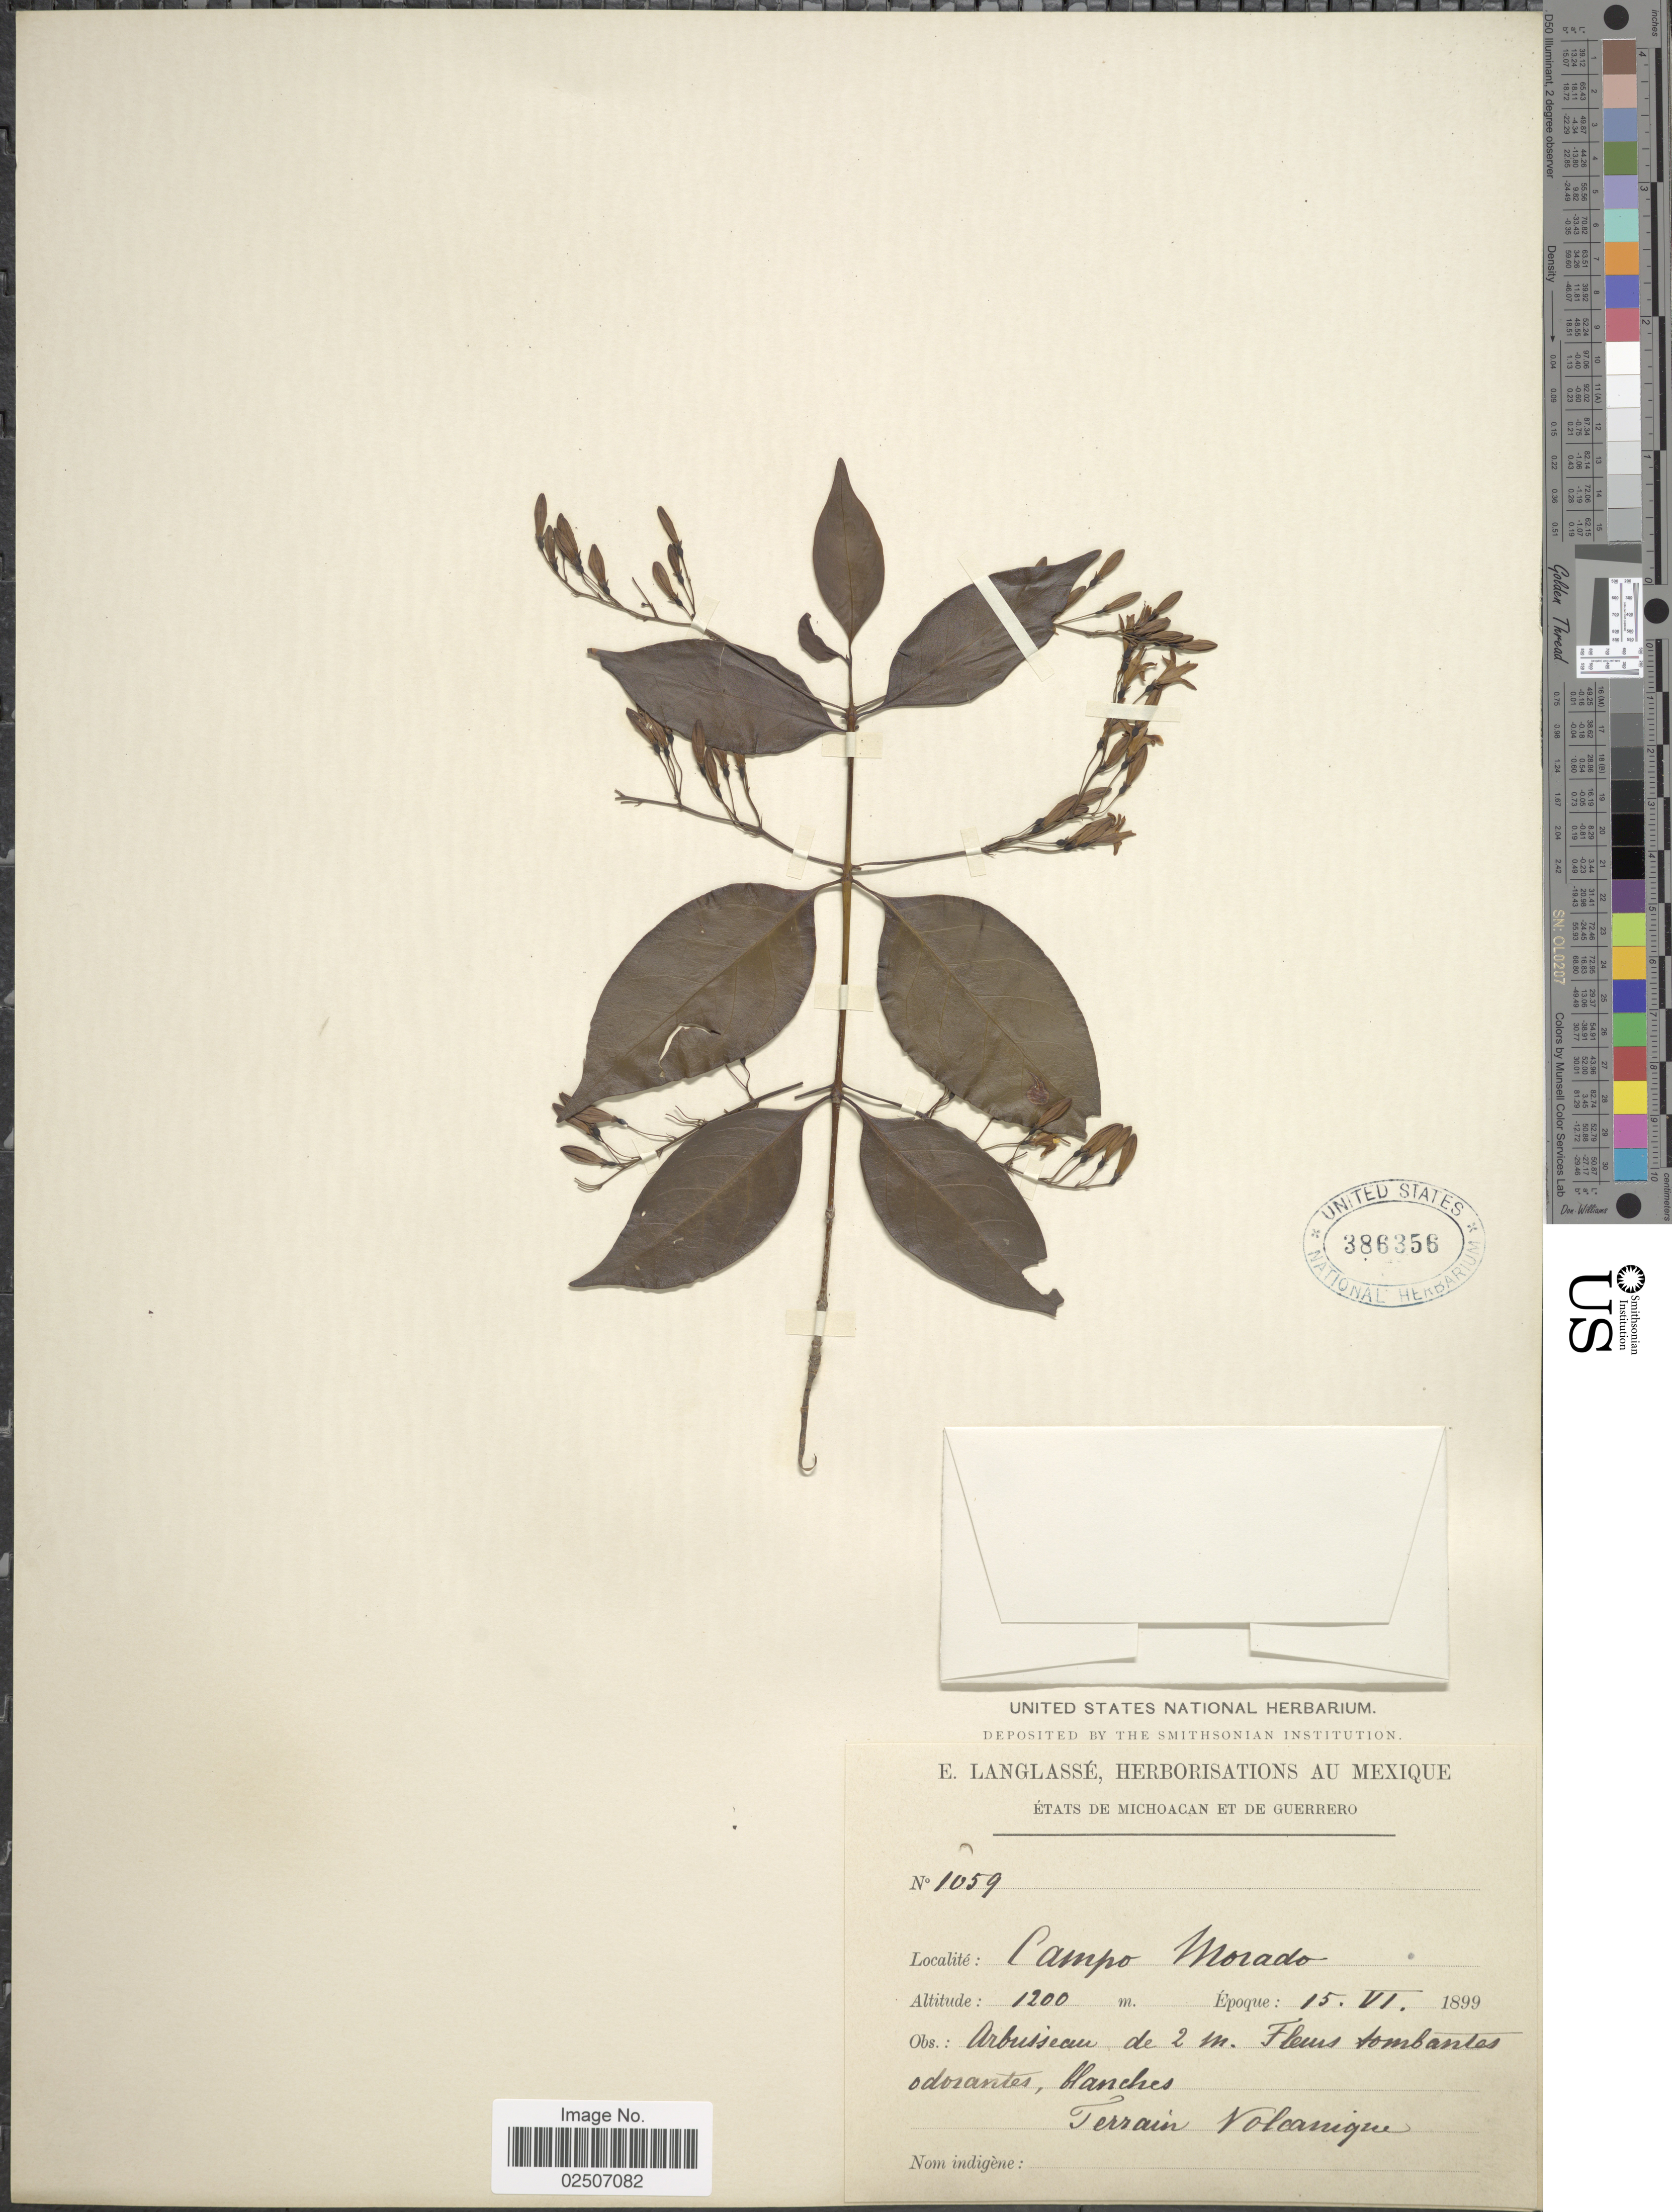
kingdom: Plantae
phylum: Tracheophyta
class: Magnoliopsida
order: Gentianales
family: Rubiaceae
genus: Chiococca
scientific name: Chiococca alba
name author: (L.) Hitchc.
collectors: E. Langlassé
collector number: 1059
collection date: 1899-06-15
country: Mexico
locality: Etats de Michoacan et Guerrerro, Campo Morado. Terrain Volcanique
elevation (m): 1200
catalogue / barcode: US 386356